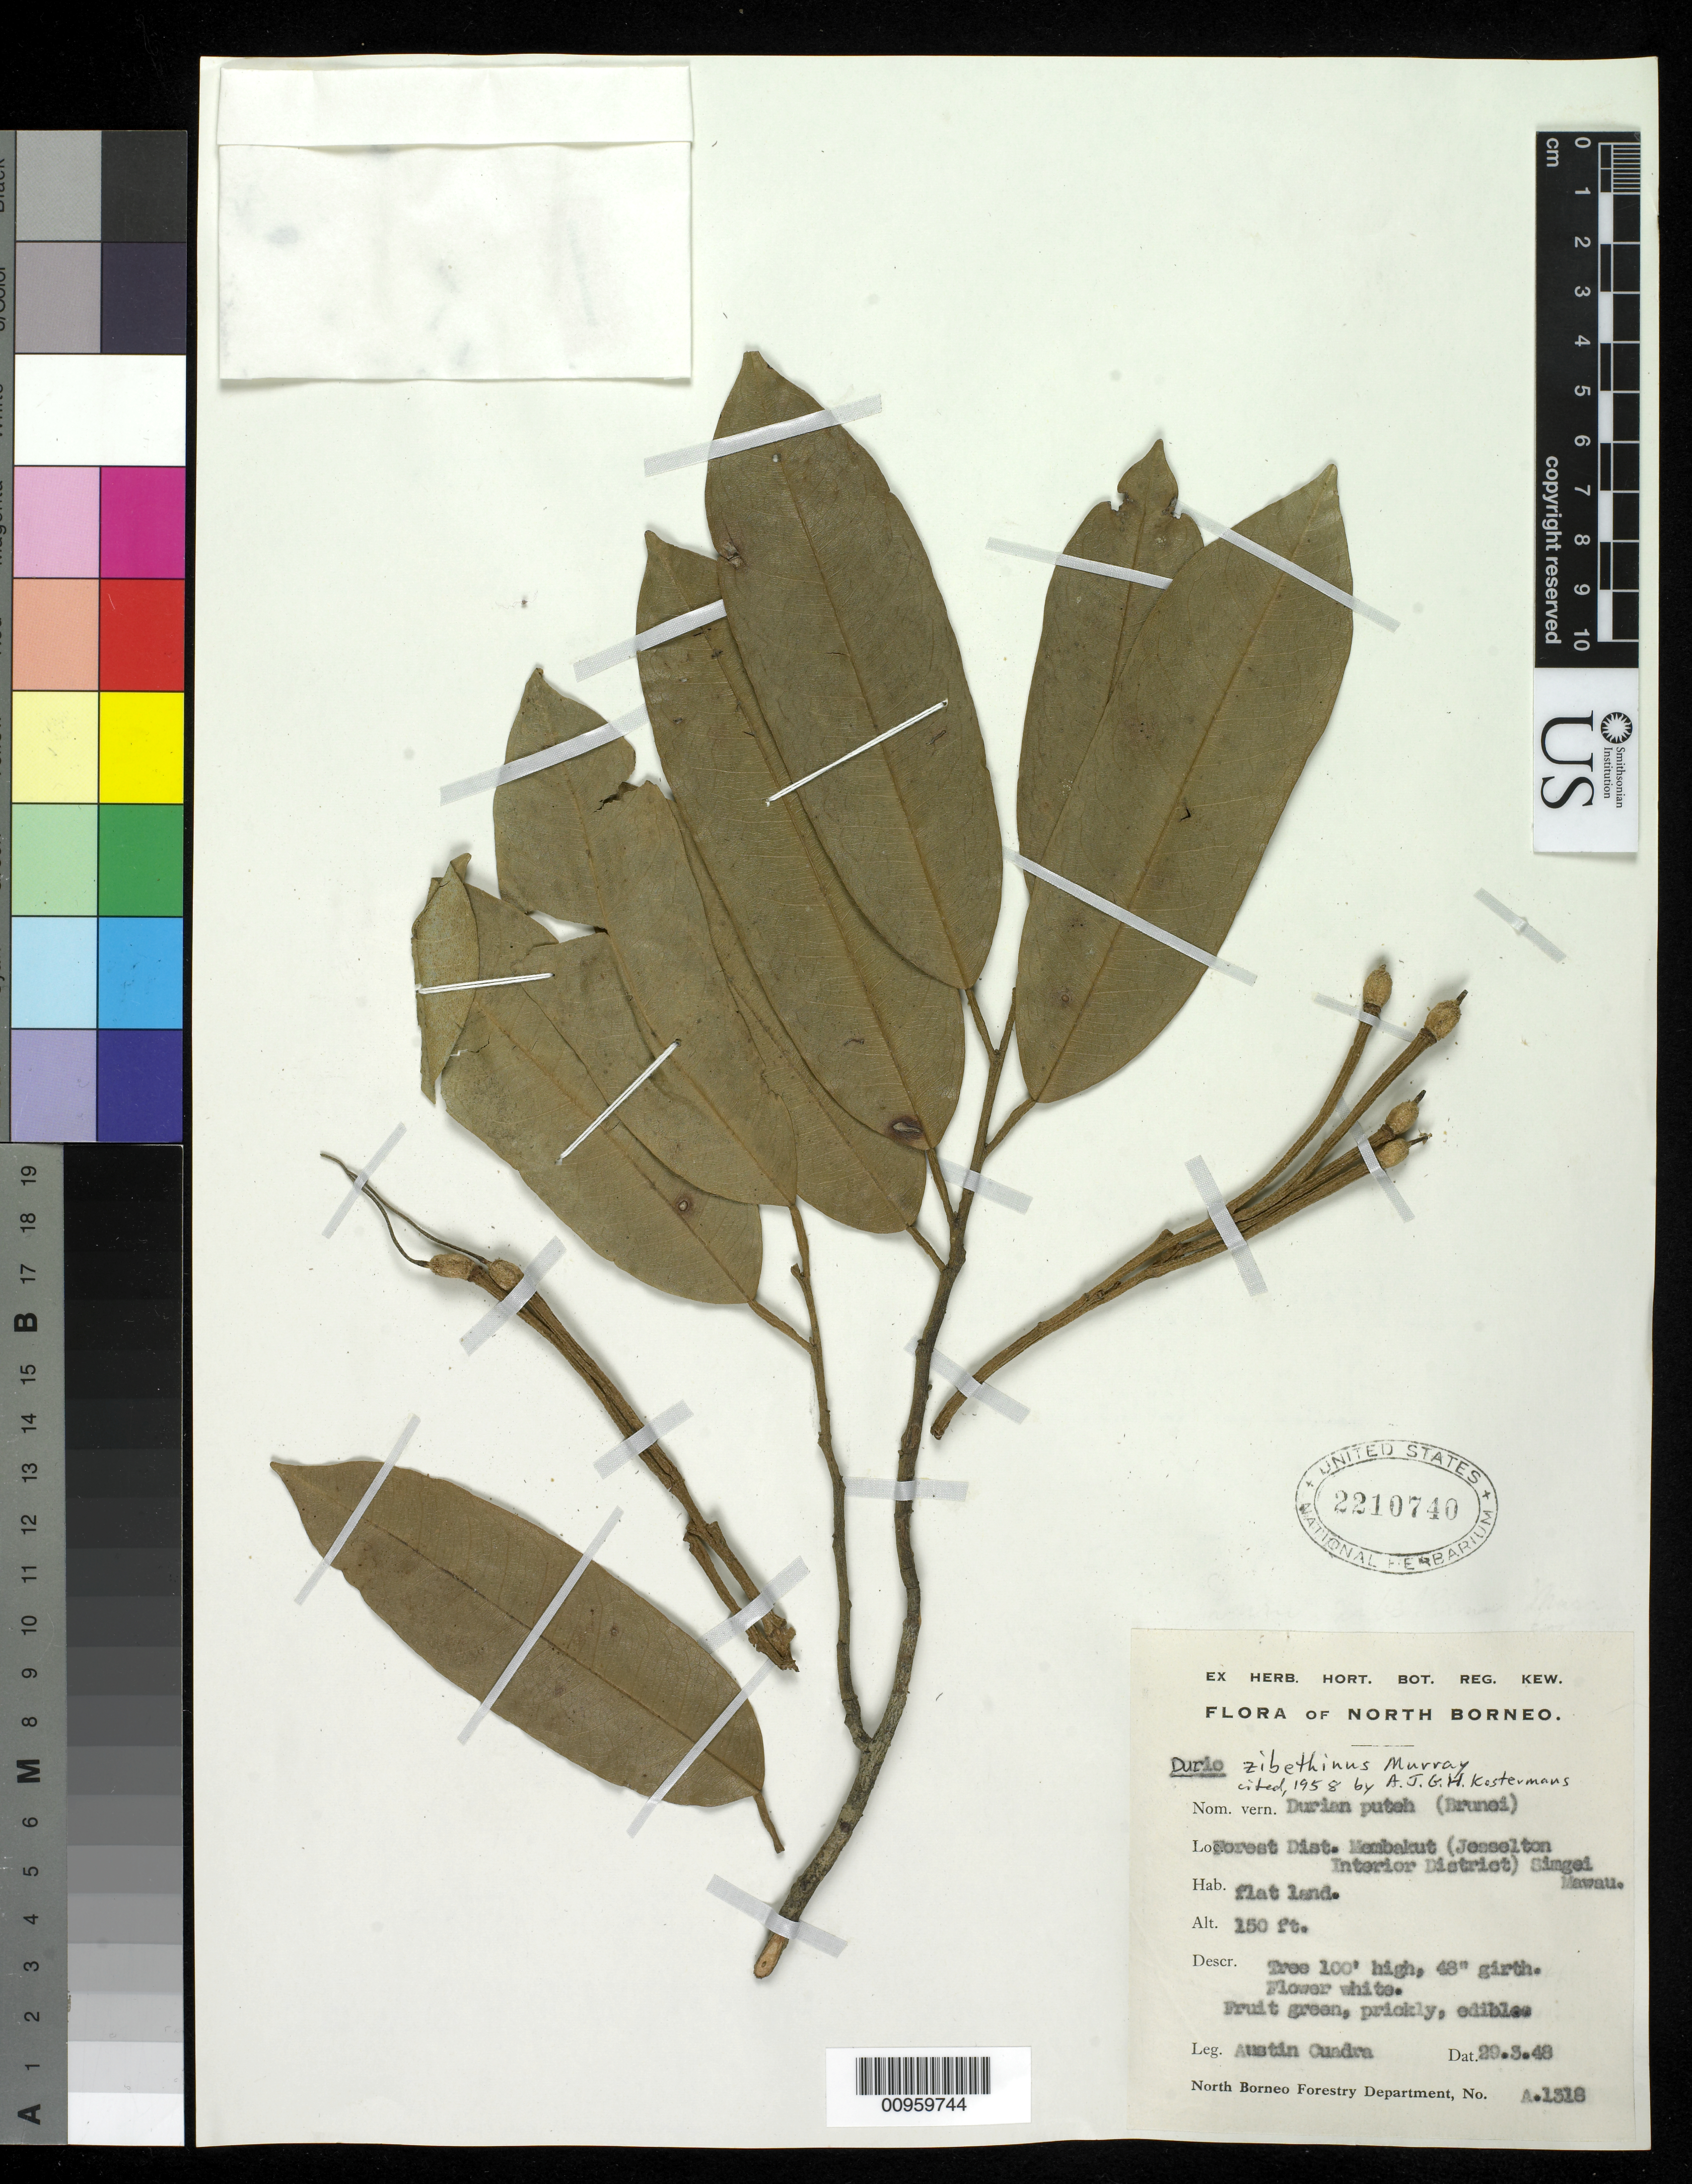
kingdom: Plantae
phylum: Tracheophyta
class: Magnoliopsida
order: Malvales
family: Malvaceae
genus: Durio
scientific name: Durio zibethinus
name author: Rumph. ex Murray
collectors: Kadir Bin Abdul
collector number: A 1518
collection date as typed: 18 Mar 1949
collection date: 1949-03-18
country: Malaysia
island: Borneo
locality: Sepiok F.R.. Compt 12, Elopura For. Dis Sandakan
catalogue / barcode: US 2210740